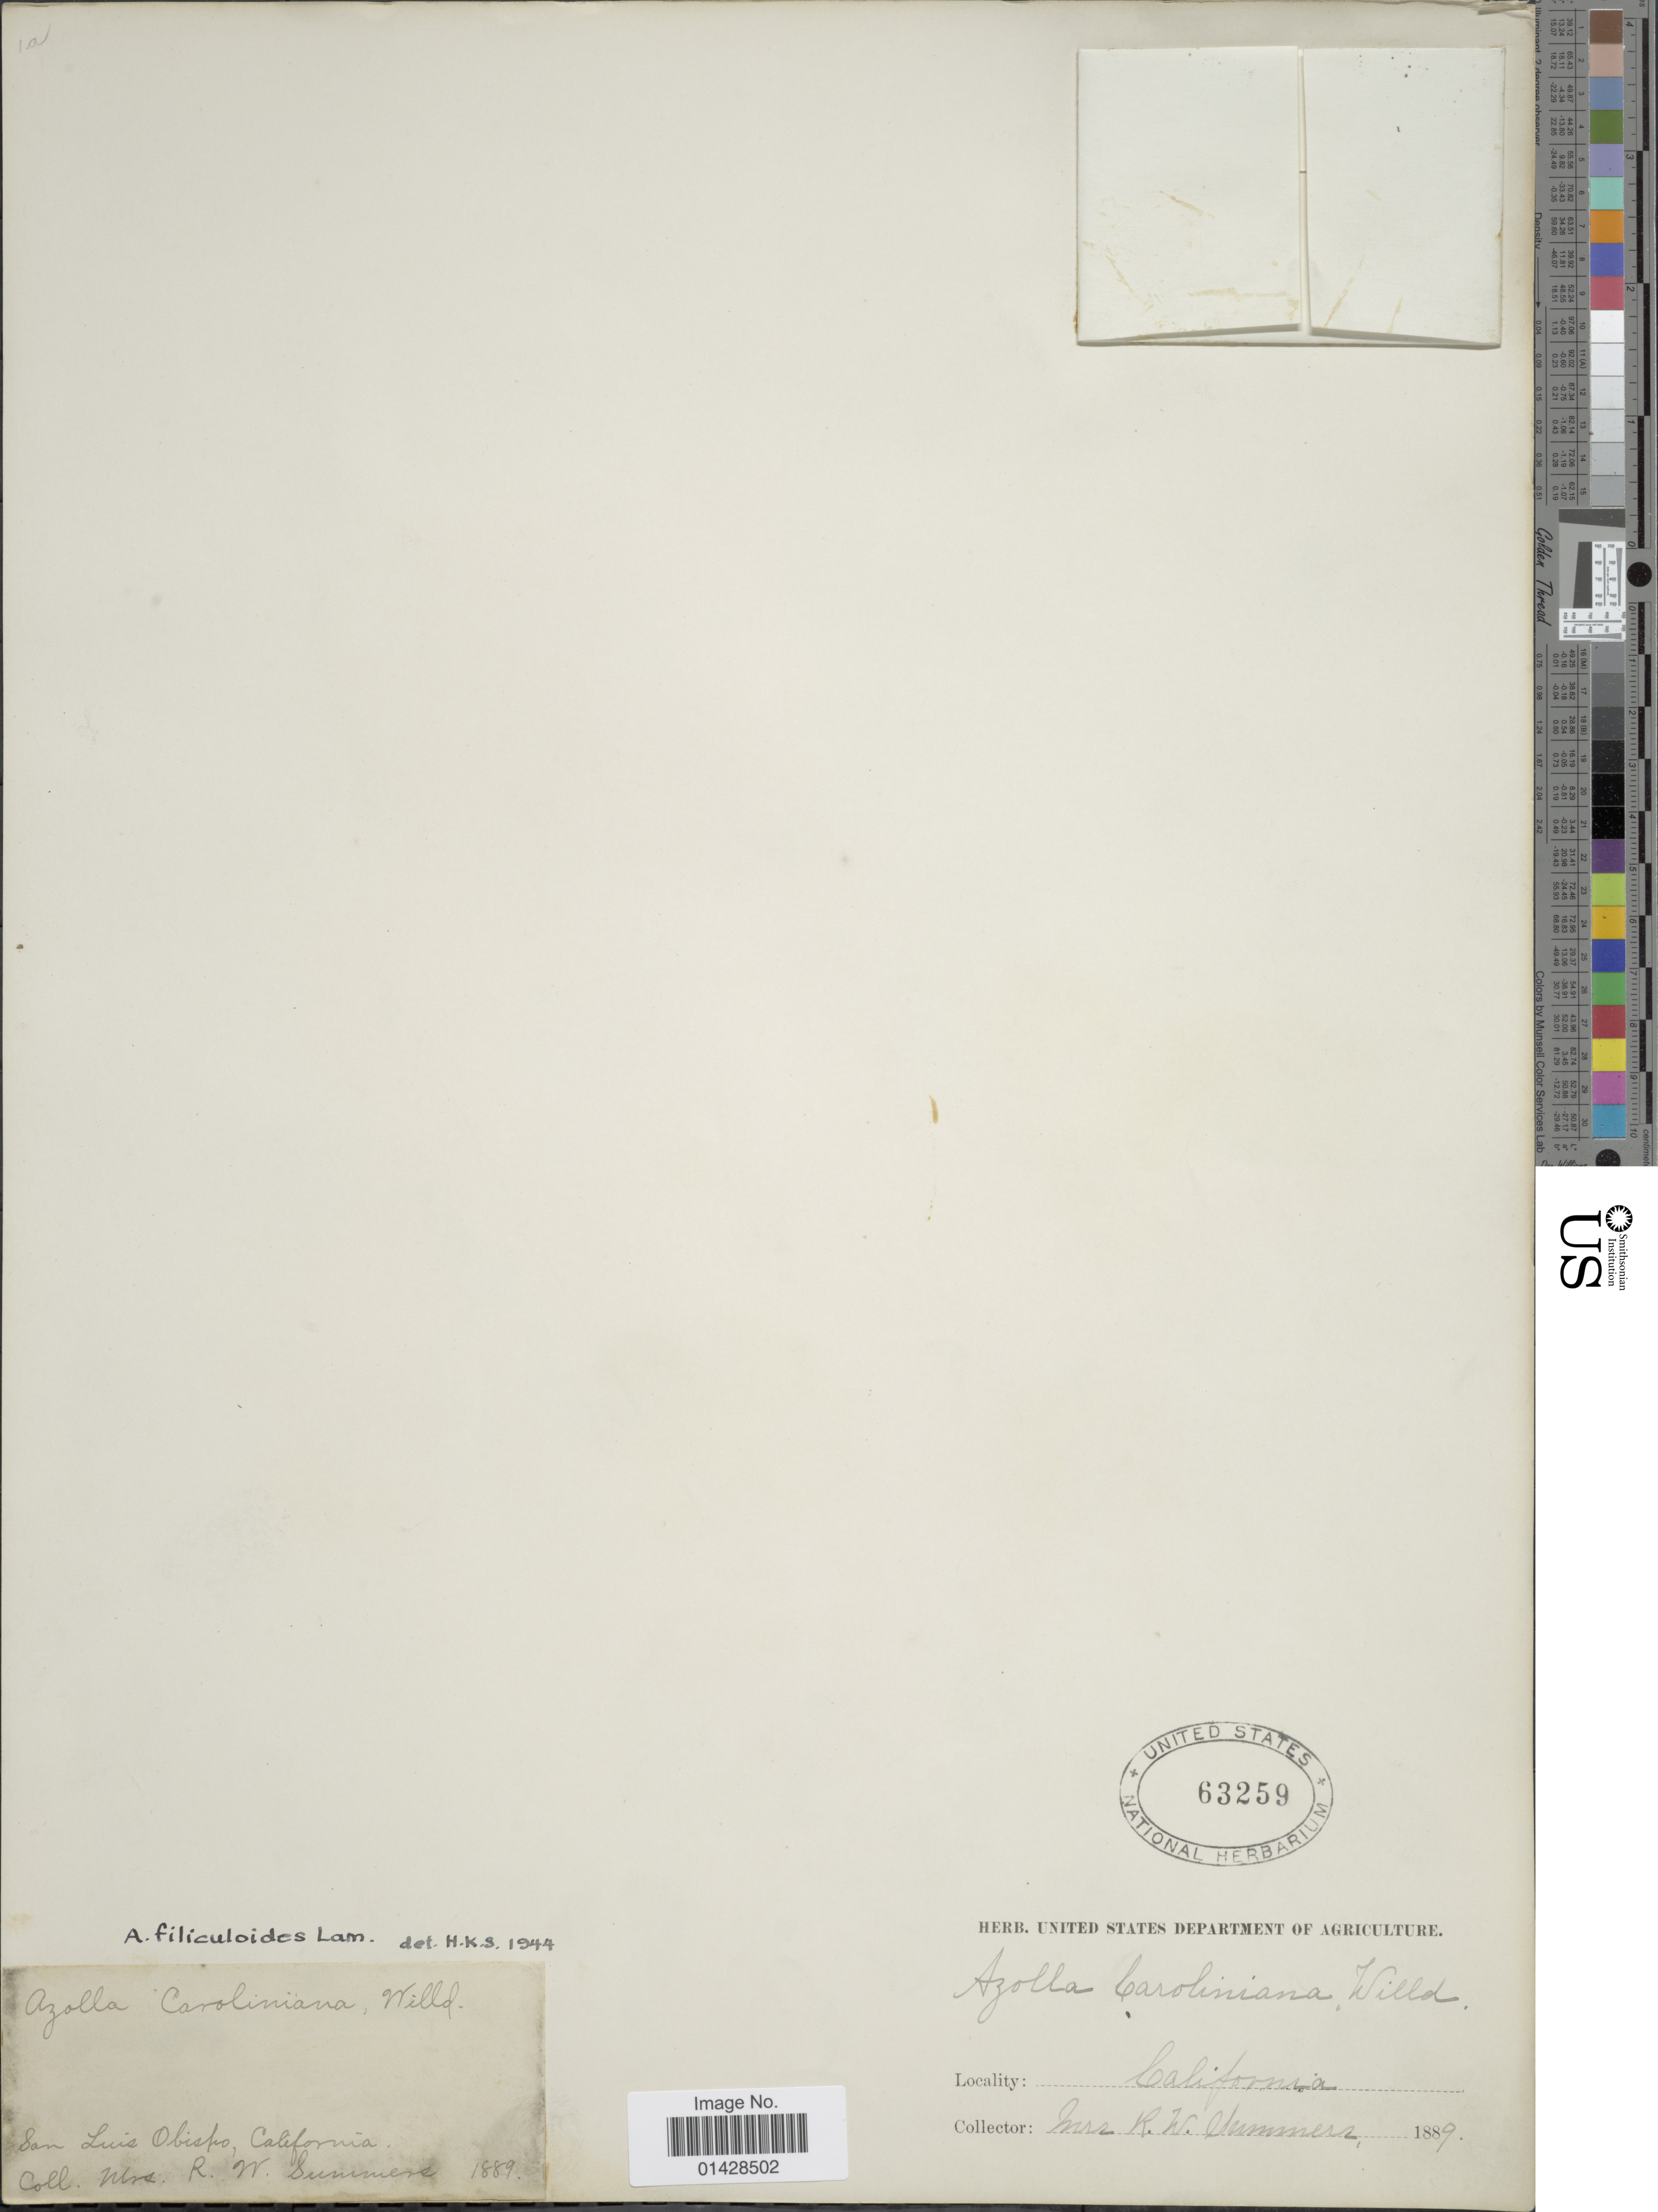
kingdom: Plantae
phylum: Tracheophyta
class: Polypodiopsida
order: Salviniales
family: Salviniaceae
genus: Azolla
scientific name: Azolla filiculoides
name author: Lam.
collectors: R. Summers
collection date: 1889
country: United States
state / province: California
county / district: San Luis Obispo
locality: San Luis Obispo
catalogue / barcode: US 63259